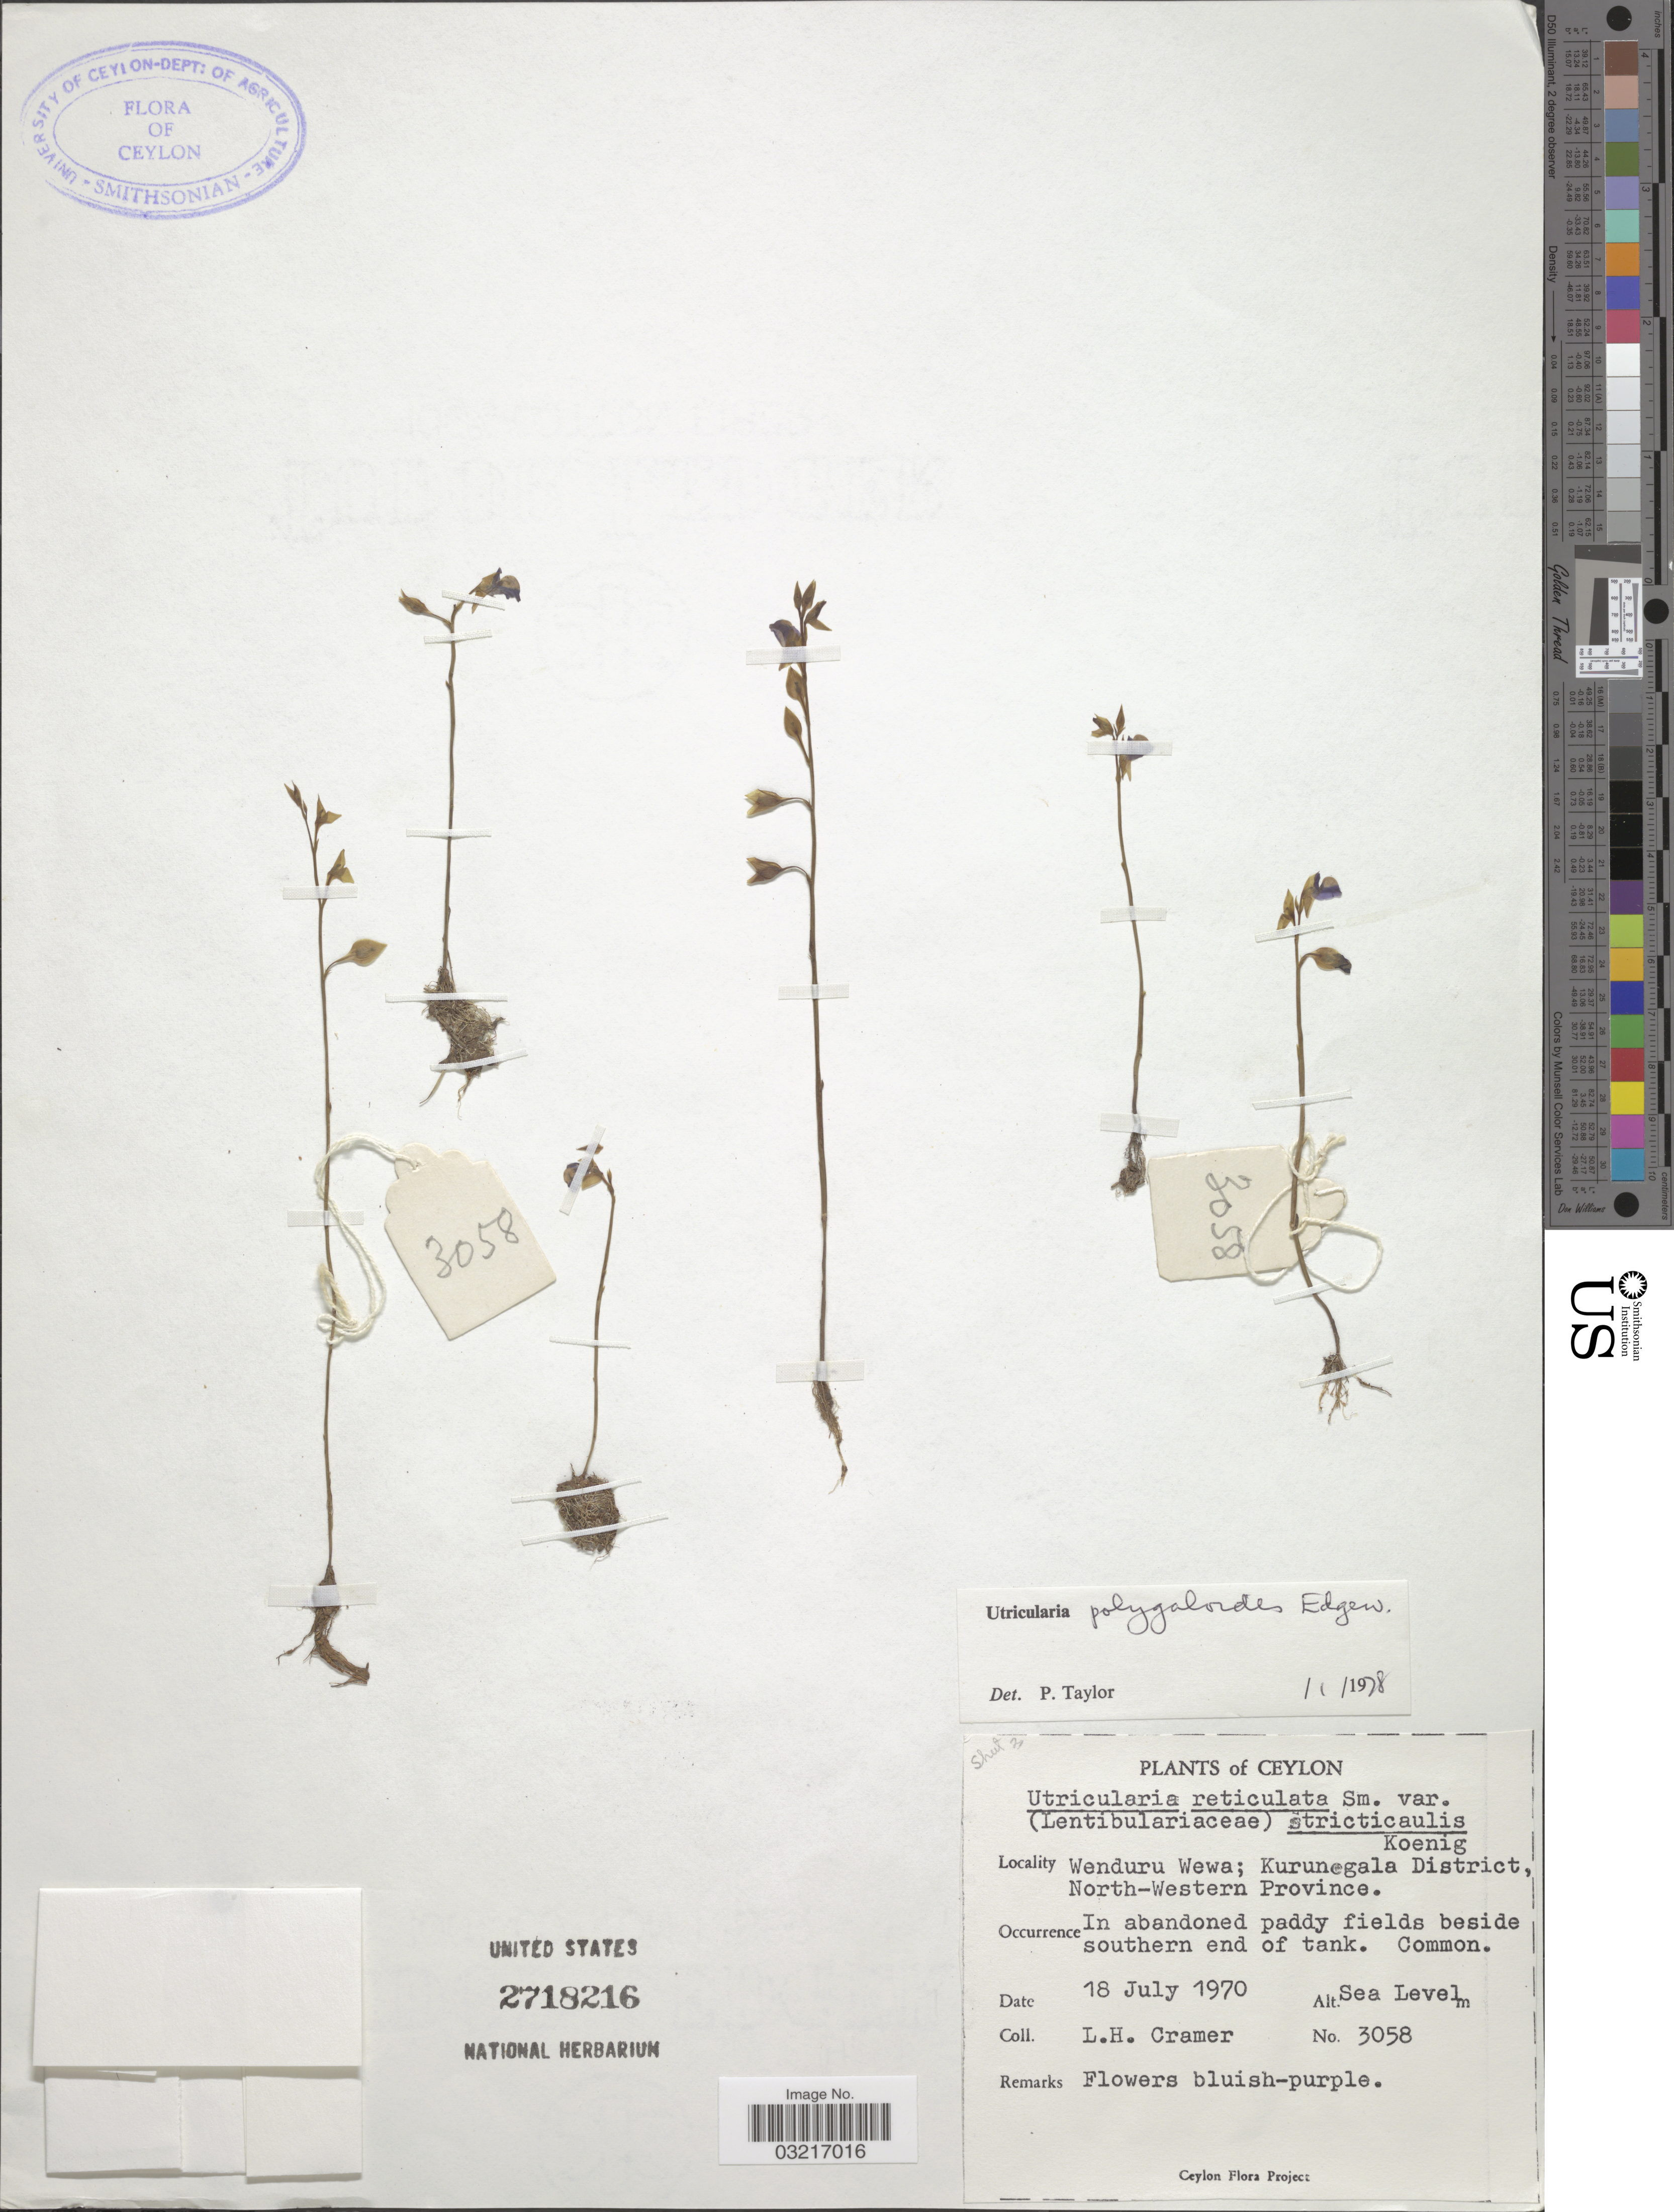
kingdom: Plantae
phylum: Tracheophyta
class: Magnoliopsida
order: Lamiales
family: Lentibulariaceae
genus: Utricularia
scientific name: Utricularia polygaloides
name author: Edgew.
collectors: L. H. Cramer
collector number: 3058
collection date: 1970-07-18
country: Sri Lanka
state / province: North Western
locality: Ceylon, Wenduru-Wewa; Kurunegala District, In abandoned paddy fields beside southern end of tank.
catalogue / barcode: US 2718216